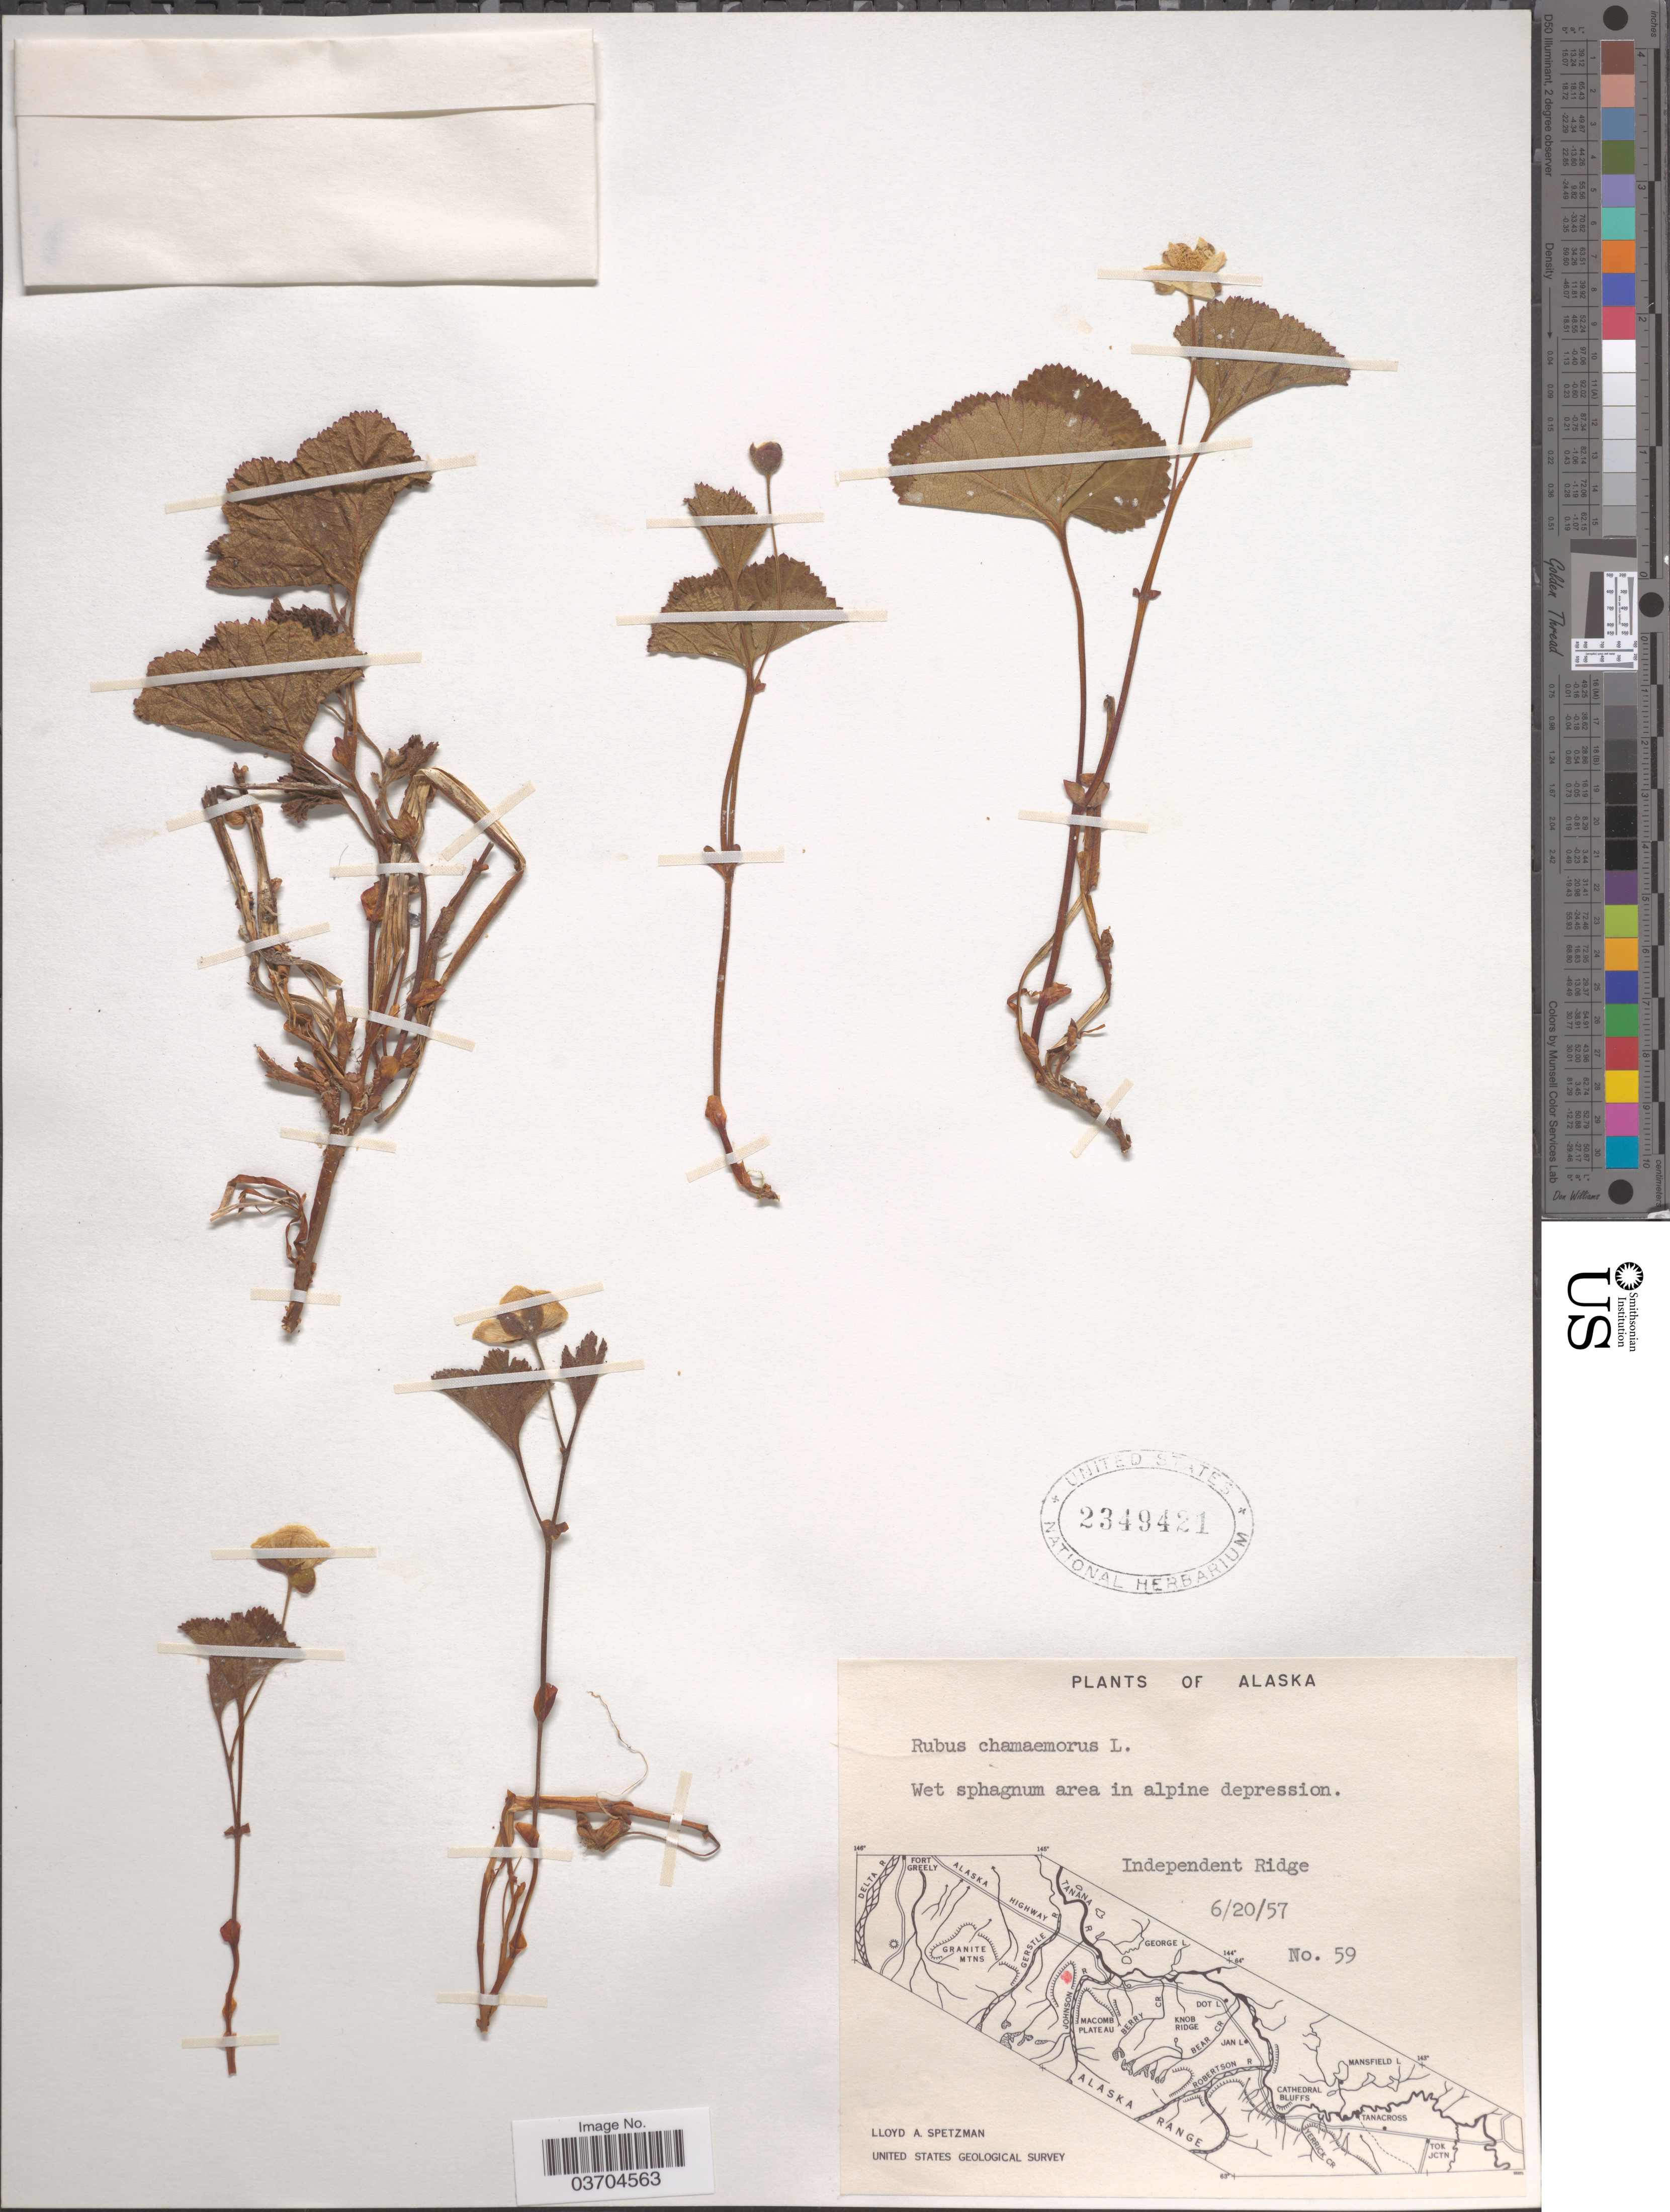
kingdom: Plantae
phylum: Tracheophyta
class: Magnoliopsida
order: Rosales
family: Rosaceae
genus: Rubus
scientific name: Rubus chamaemorus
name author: L.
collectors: L. Spetzman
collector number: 59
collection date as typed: Transcribed d/m/y: 20/6/57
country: United States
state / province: Alaska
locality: Independent Ridge.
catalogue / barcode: US 2349421